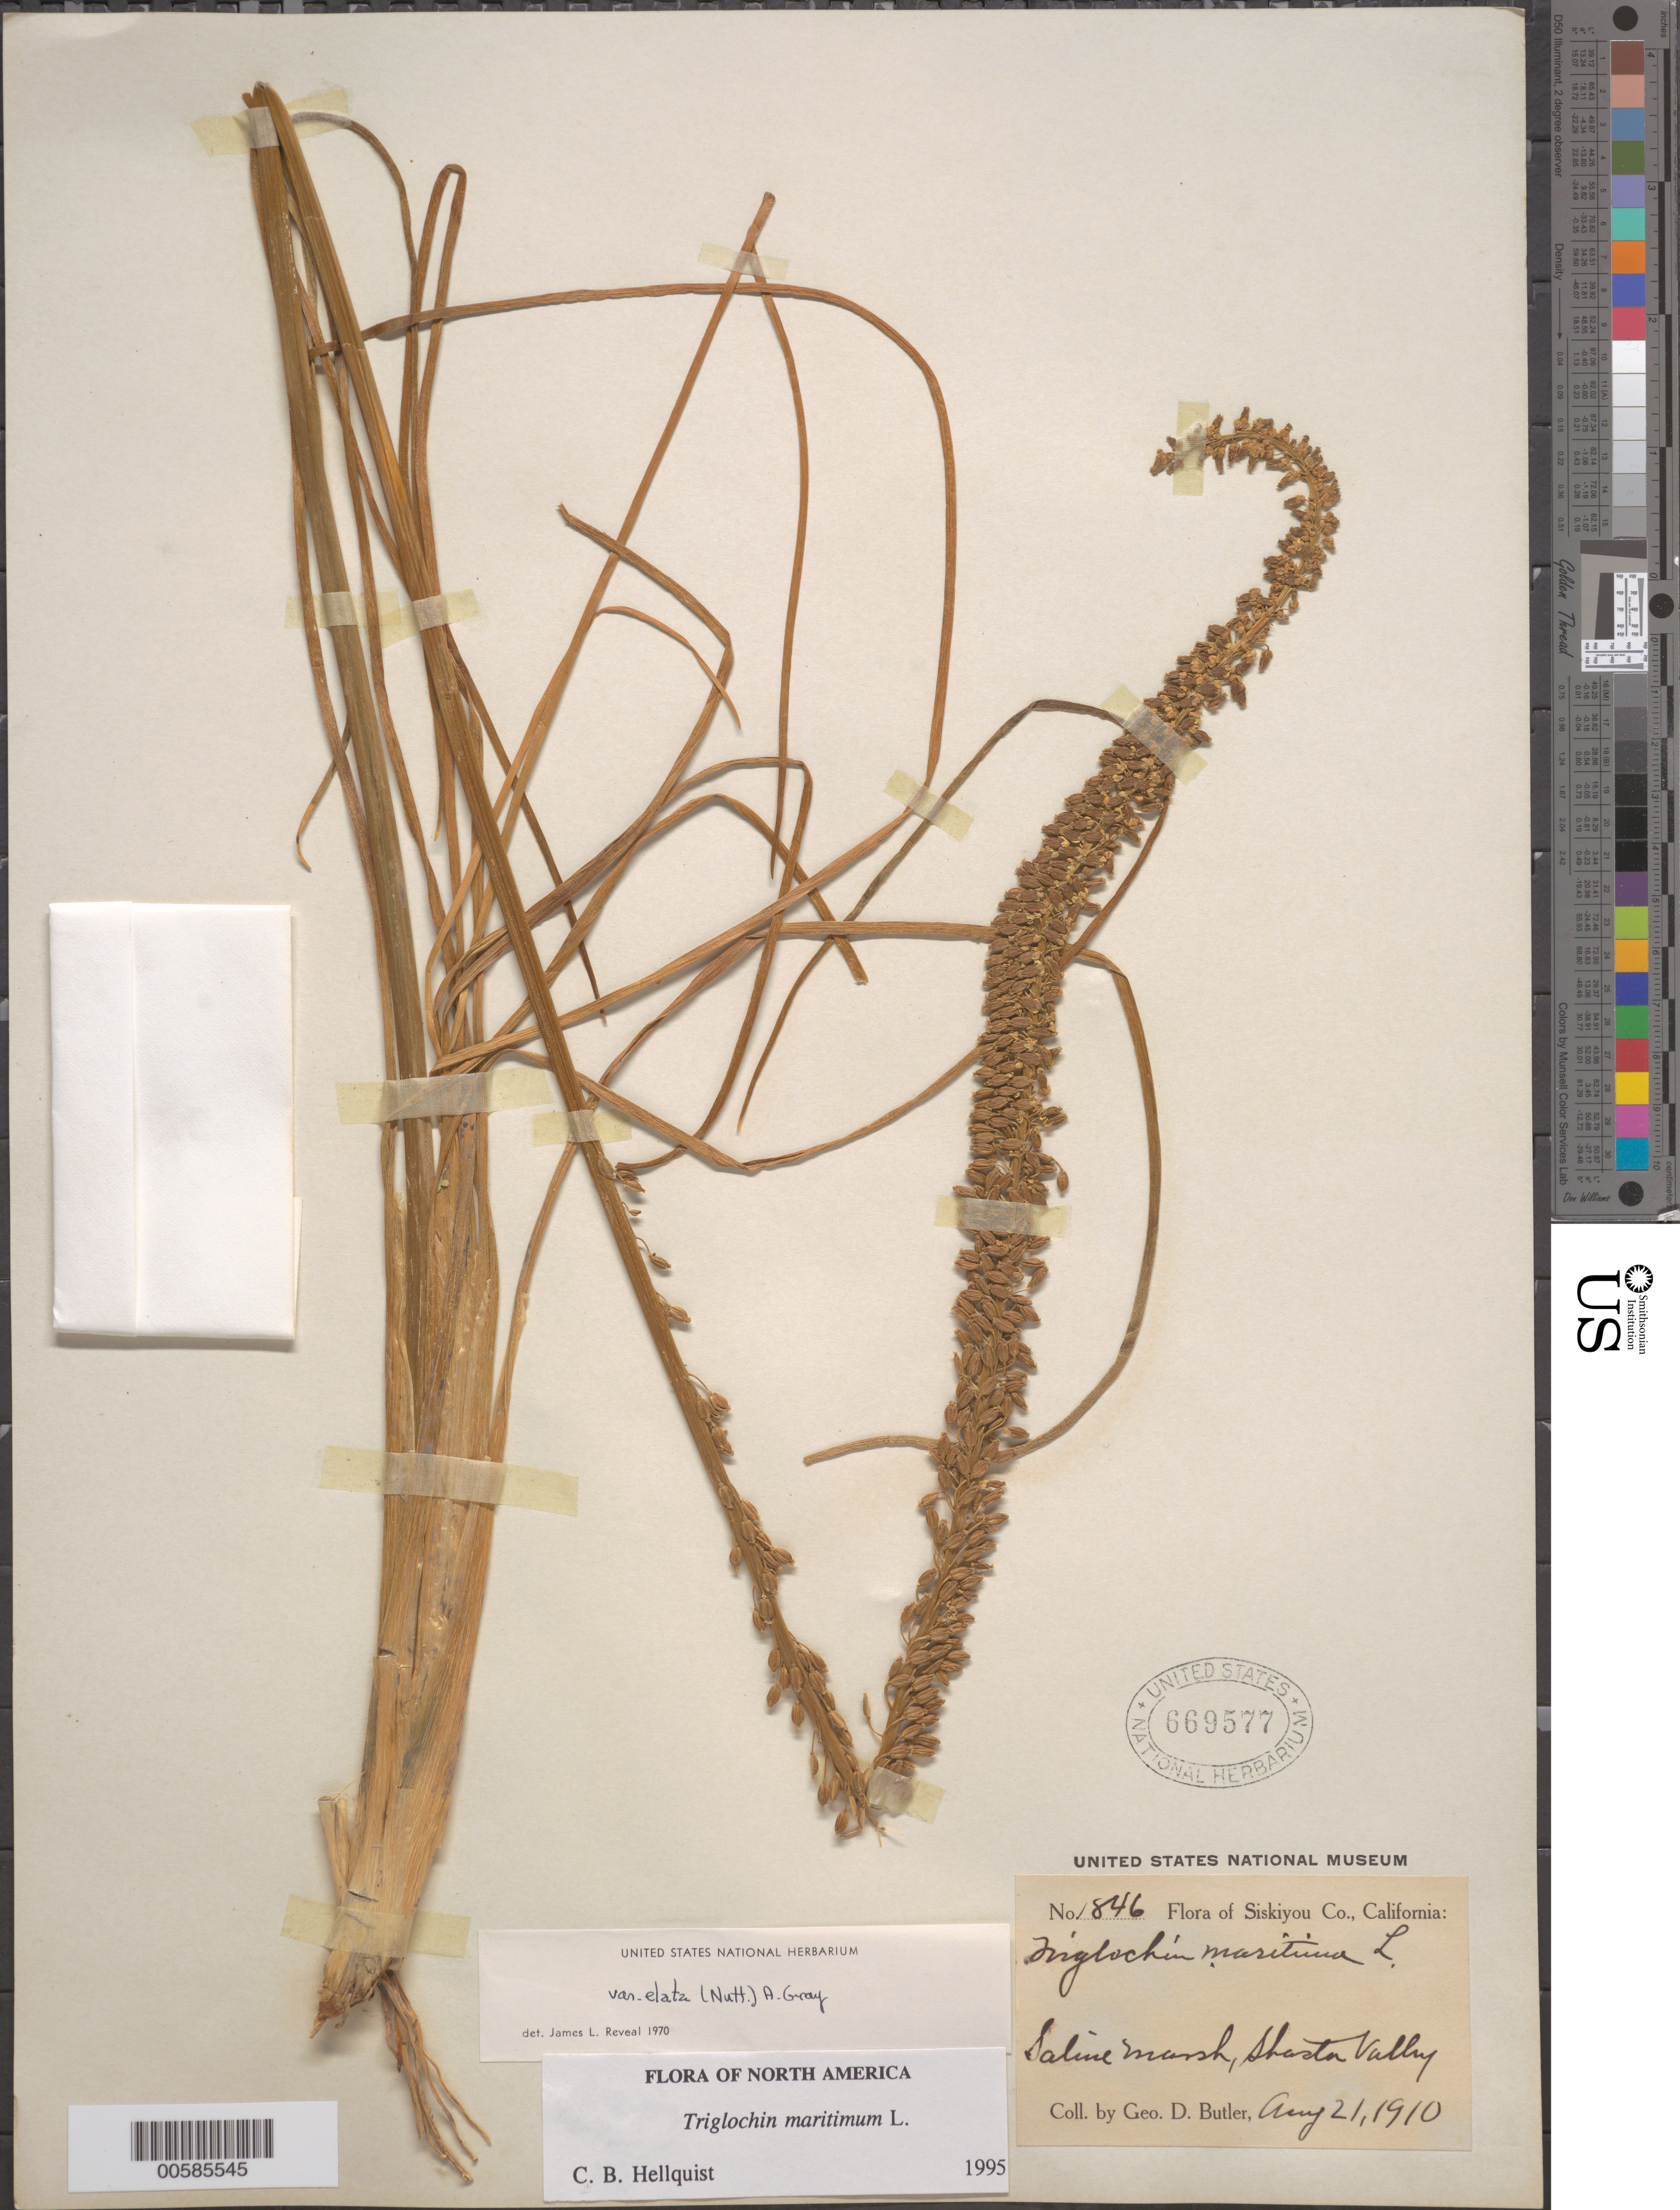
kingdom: Plantae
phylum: Tracheophyta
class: Liliopsida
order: Alismatales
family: Juncaginaceae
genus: Triglochin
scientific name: Triglochin maritima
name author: L.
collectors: G. D. Butler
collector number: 1846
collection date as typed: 21 Aug 1910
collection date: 1910-08-21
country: United States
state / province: California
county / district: Siskiyou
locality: Shasta Valley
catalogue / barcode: US 669577